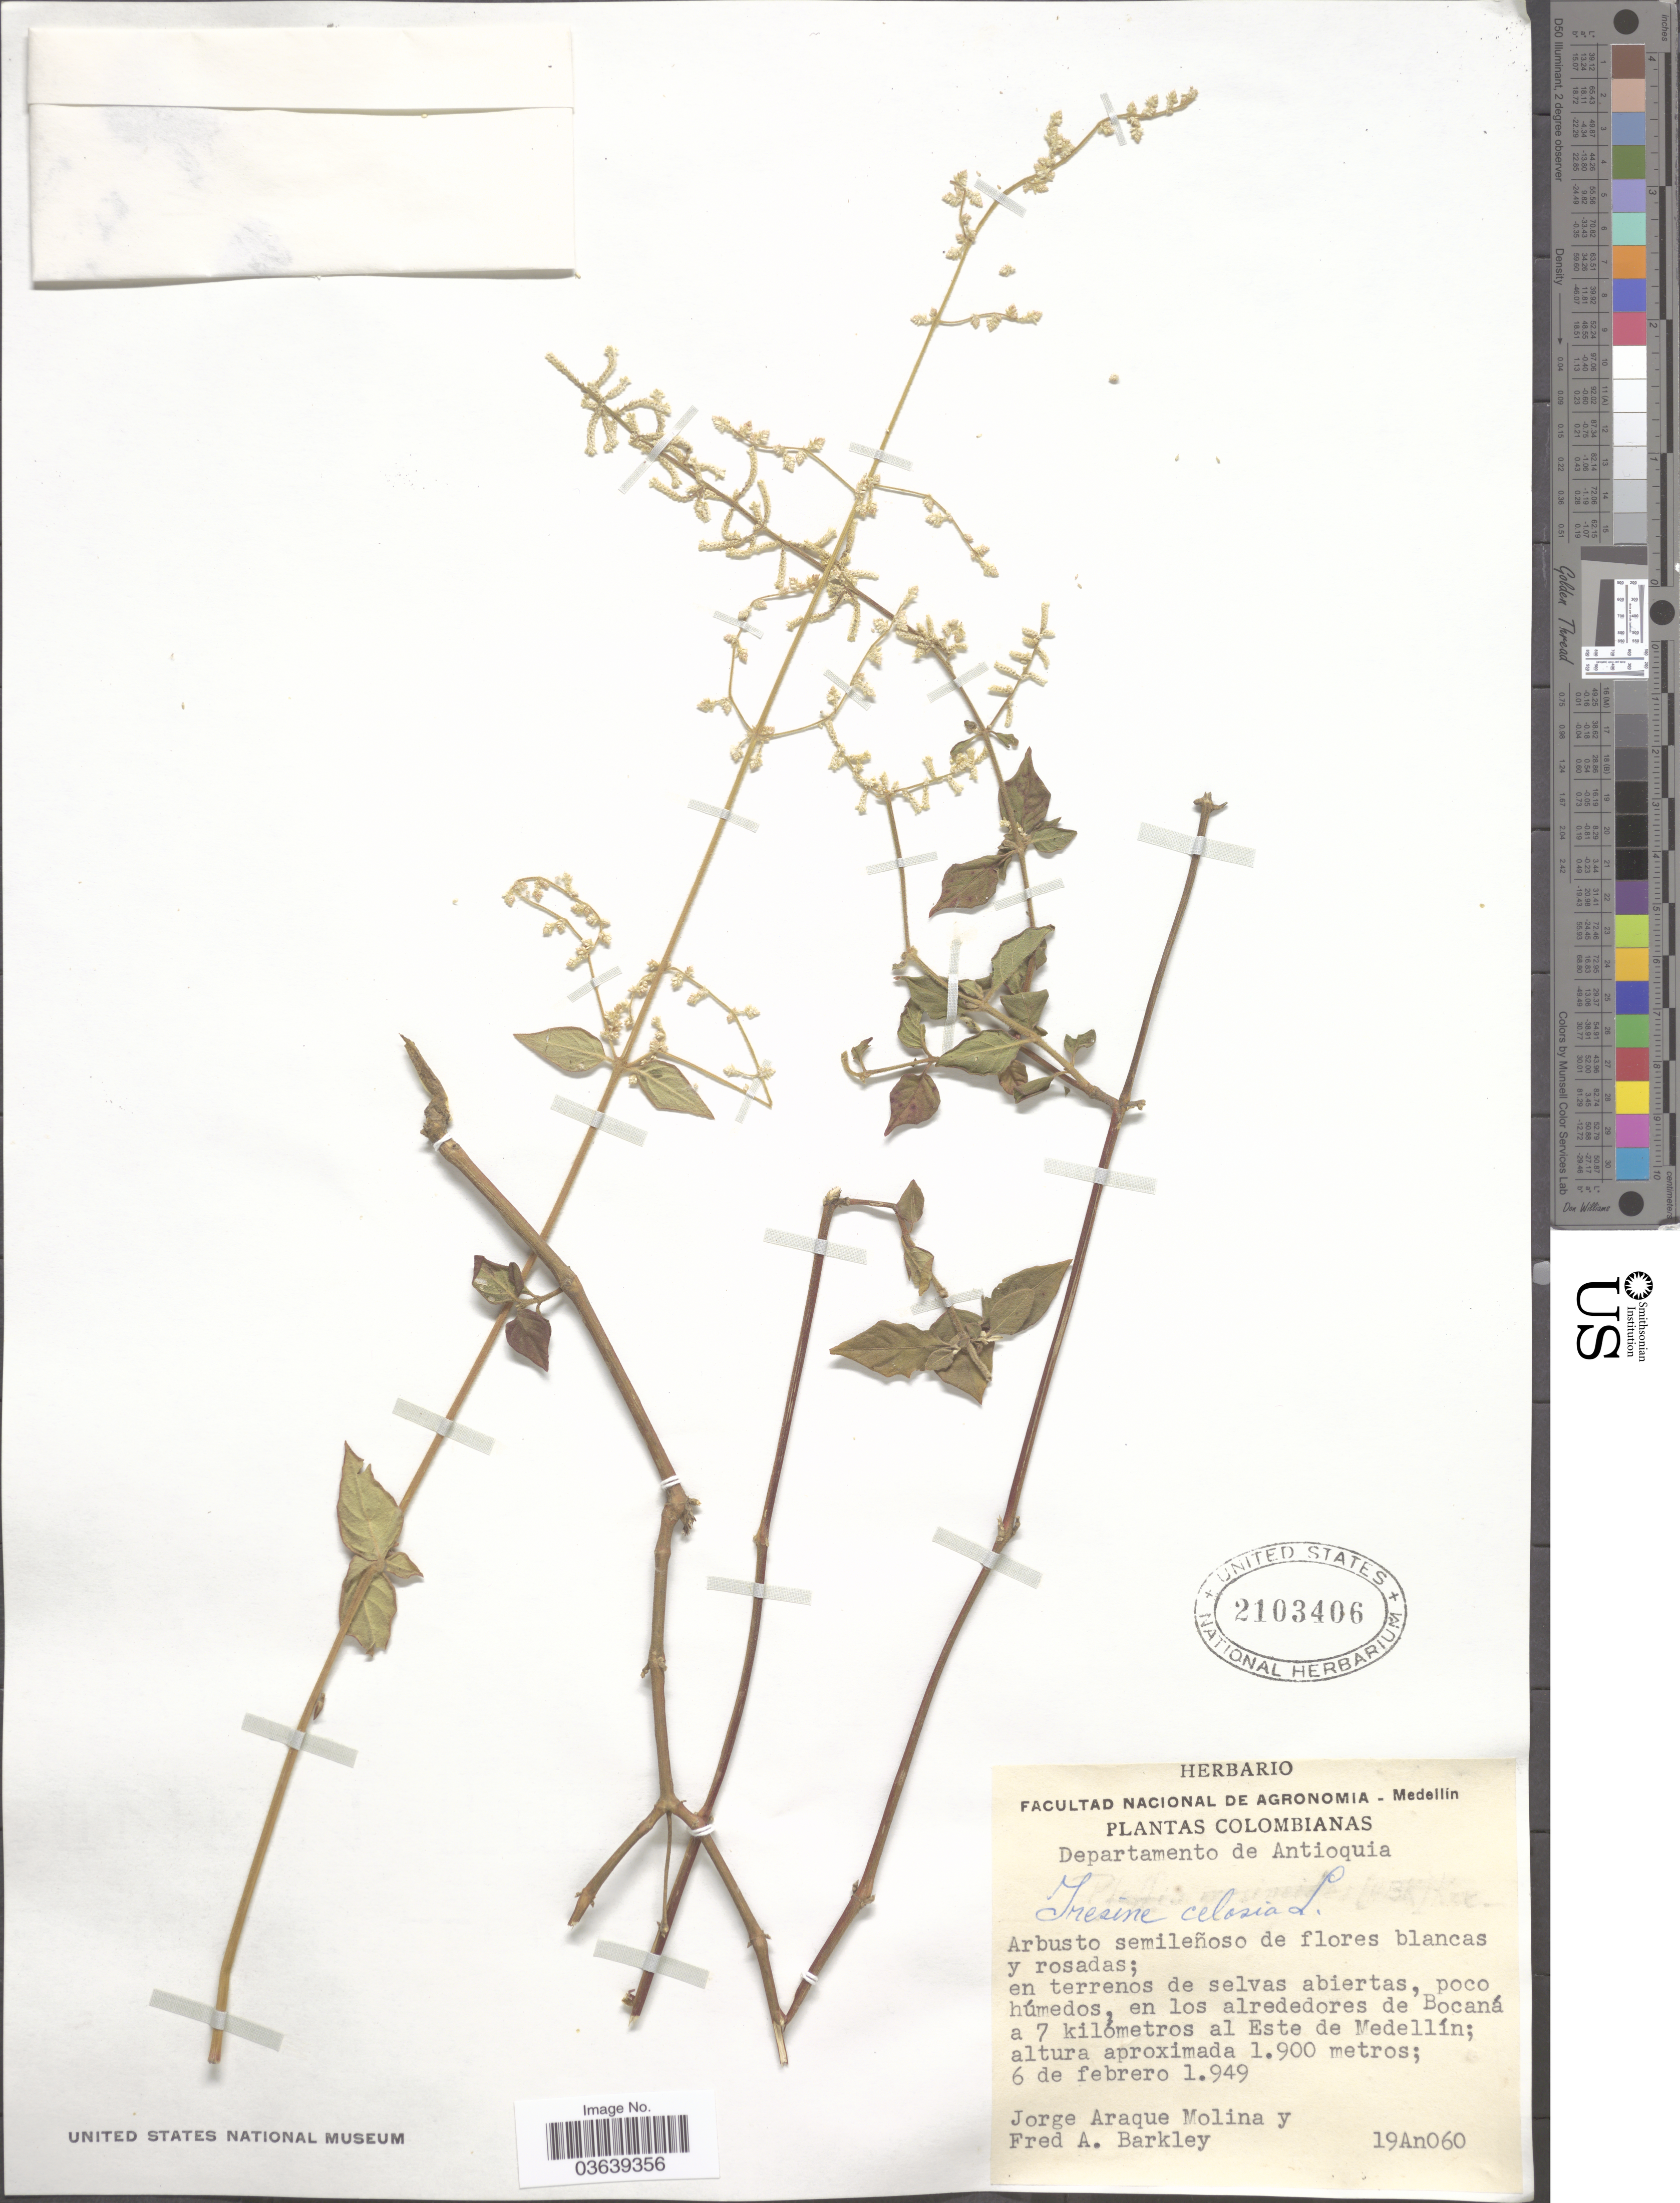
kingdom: Plantae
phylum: Tracheophyta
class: Magnoliopsida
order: Caryophyllales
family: Amaranthaceae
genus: Iresine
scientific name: Iresine celosia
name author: L.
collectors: J. Araque Molina & F. A. Barkley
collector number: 19An060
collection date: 1949-02-06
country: Colombia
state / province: Antioquia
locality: Departamento de Antioquia. En los alrededores de Bocaná a 7 kilómetros al Este de Medellín.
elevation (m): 1900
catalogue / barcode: US 2103406